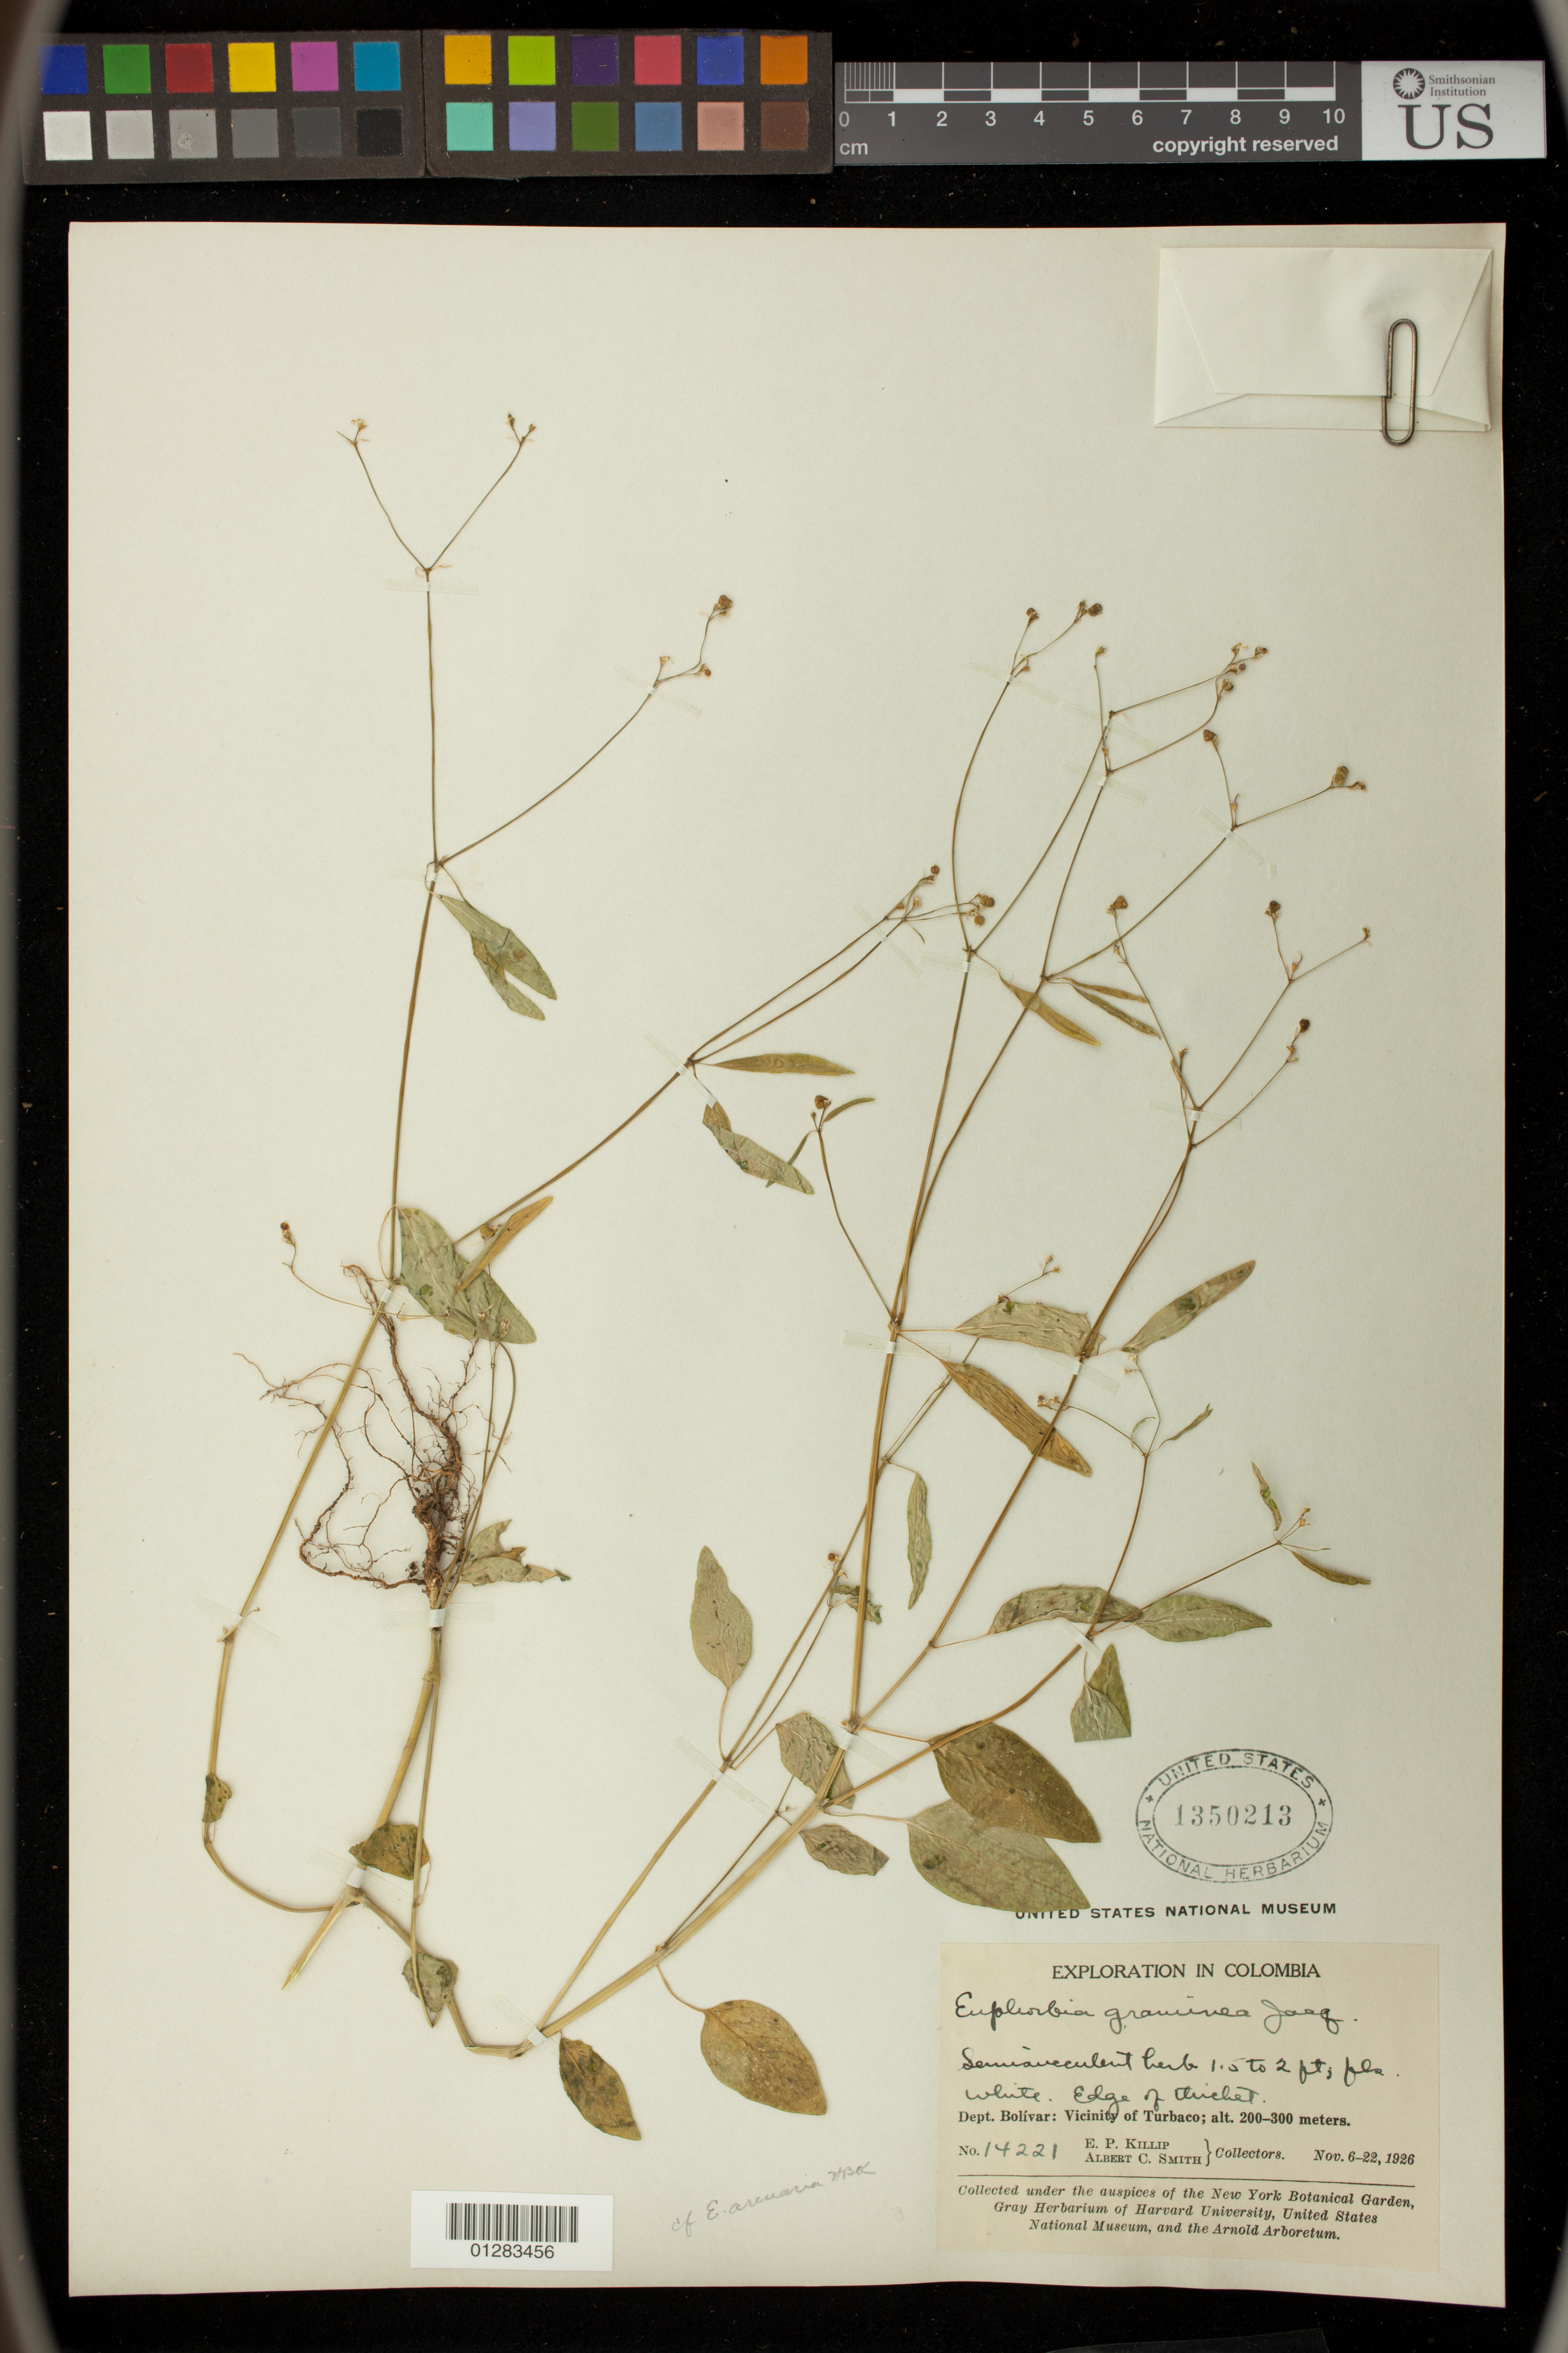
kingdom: Plantae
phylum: Tracheophyta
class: Magnoliopsida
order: Malpighiales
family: Euphorbiaceae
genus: Euphorbia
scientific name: Euphorbia graminea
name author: Jacq.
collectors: E. P. Killip & A. C. Smith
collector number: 14221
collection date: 1926-11-06/1926-11-22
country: Colombia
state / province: Bolivar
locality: Vicinity of Turbaco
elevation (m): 200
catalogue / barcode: US 1350213